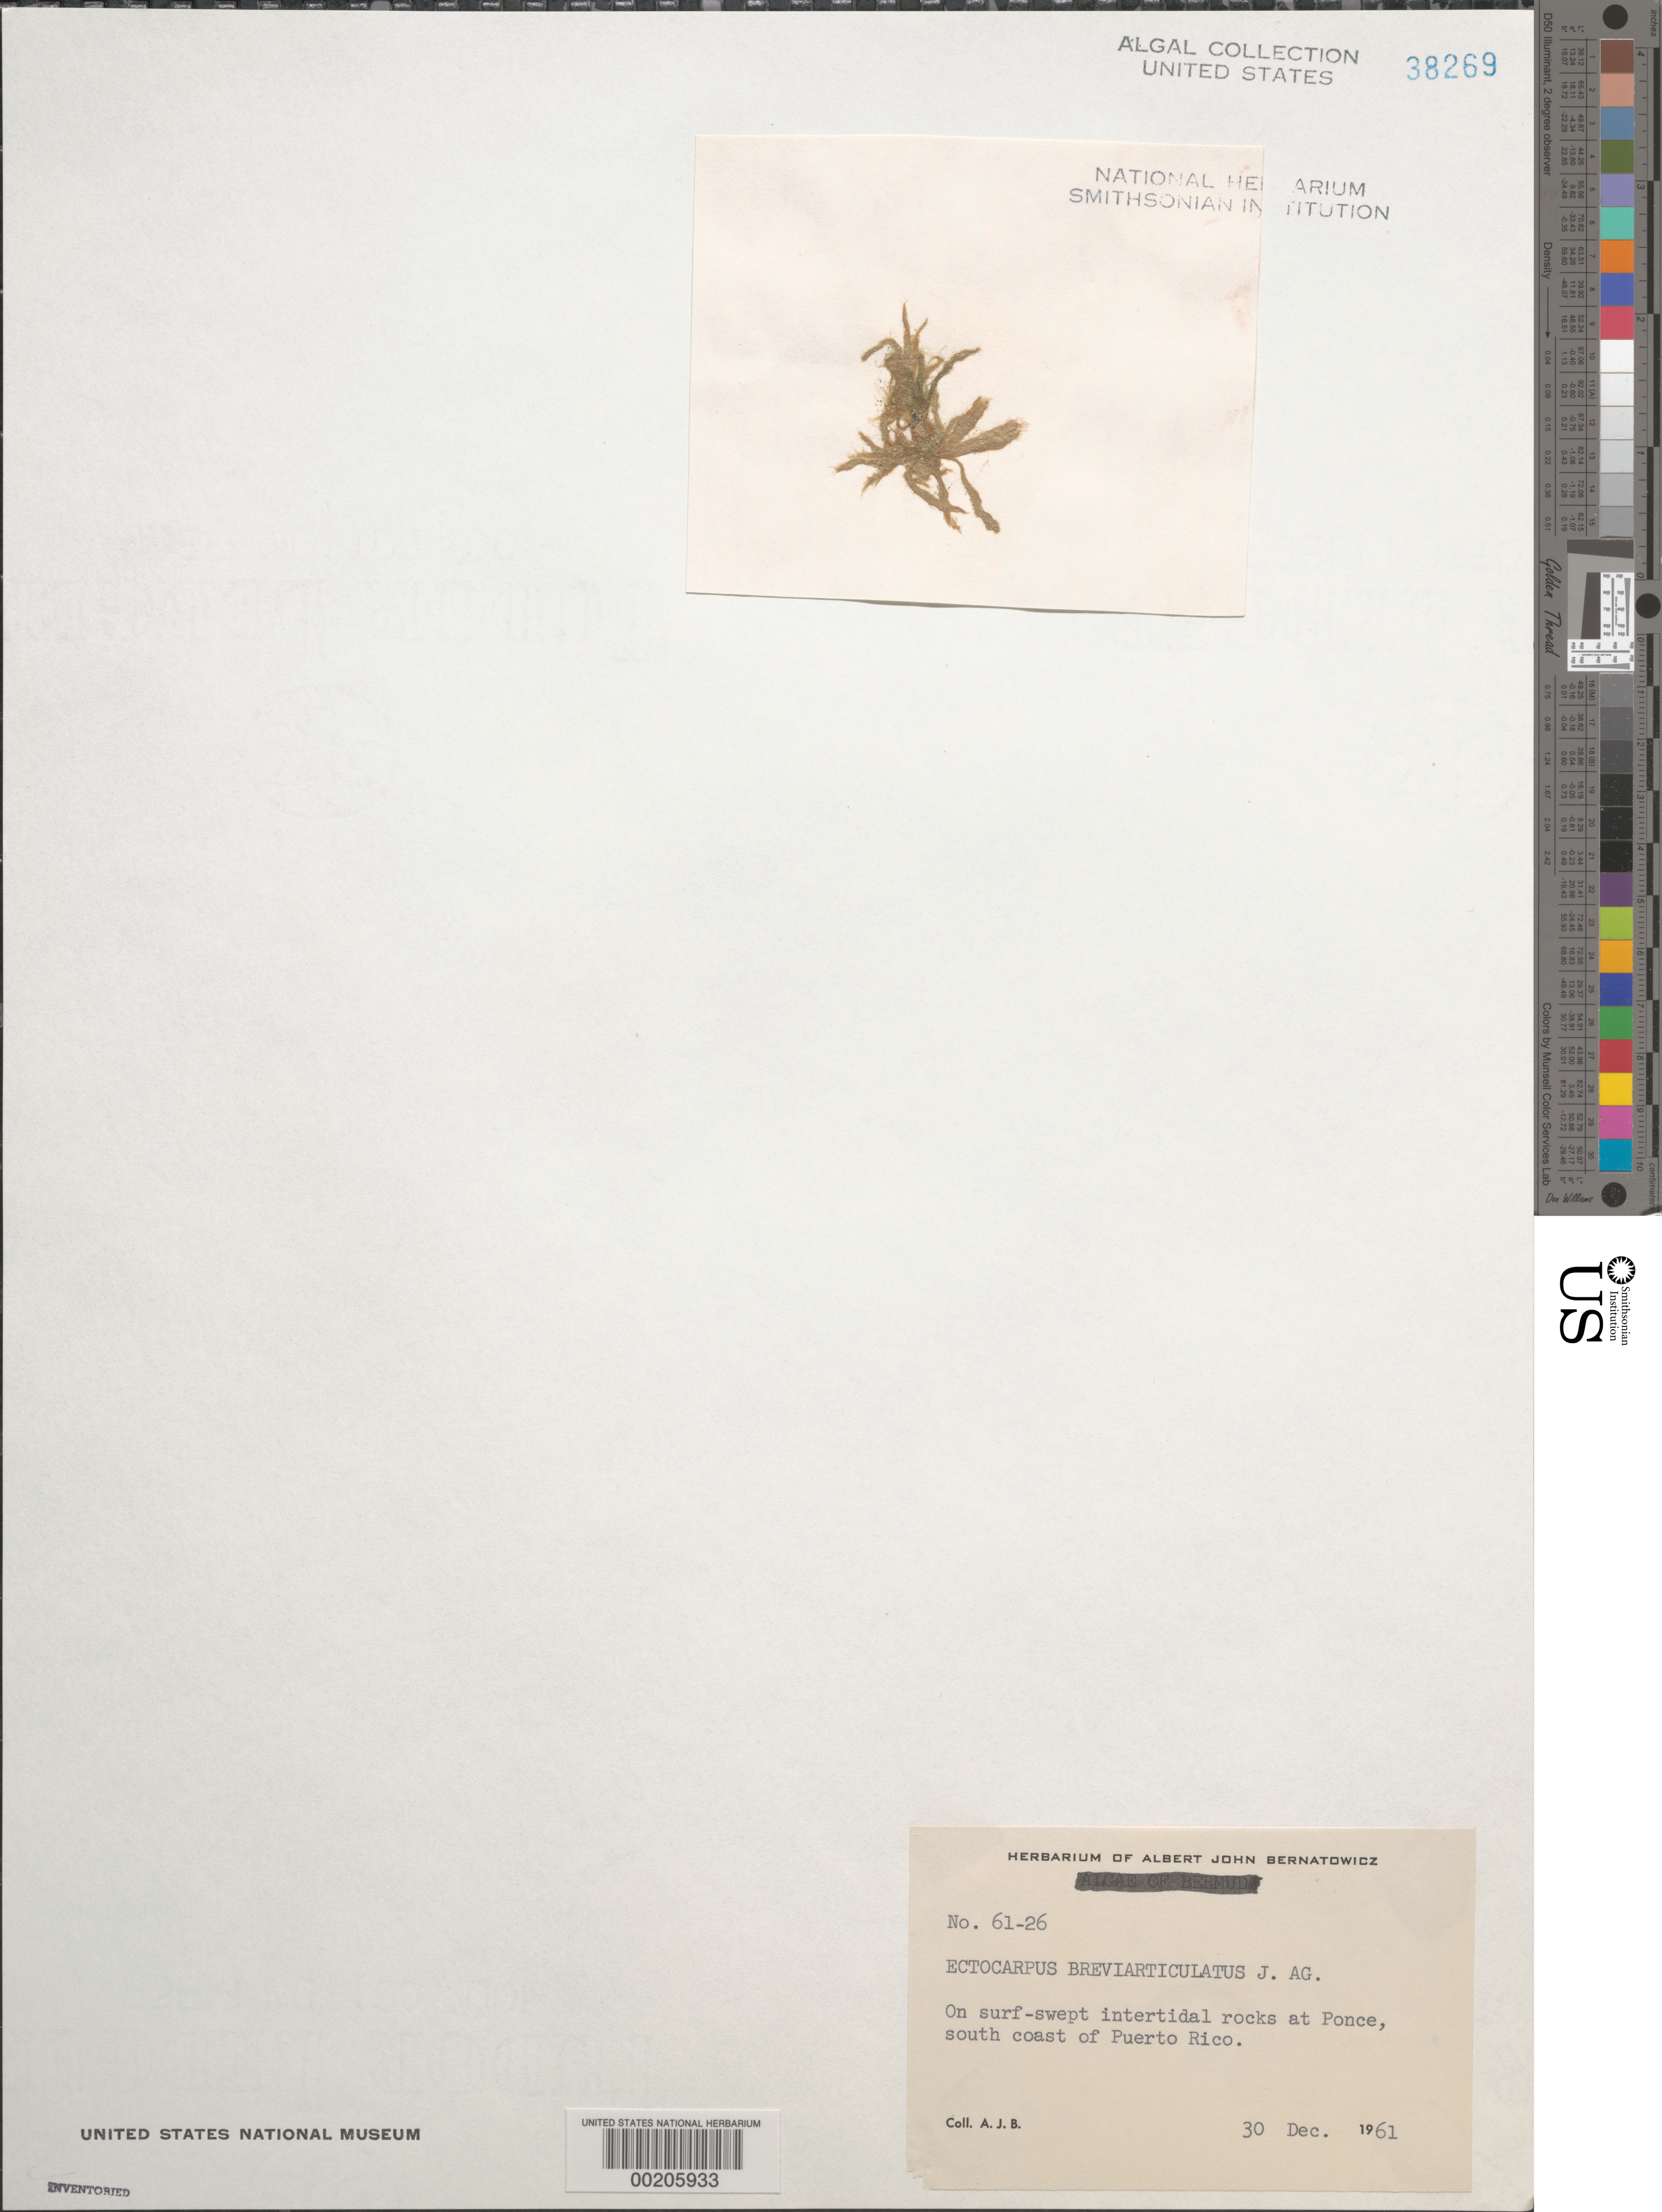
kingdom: Chromista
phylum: Ochrophyta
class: Phaeophyceae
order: Scytothamnales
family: Asteronemataceae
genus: Asteronema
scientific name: Asteronema breviarticulatum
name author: (J. Agardh) Ouriques & Bouzon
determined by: Algae name updating Project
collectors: A. Bernatowicz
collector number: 61-26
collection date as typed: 30 Dec 1961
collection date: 1961-12-30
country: Puerto Rico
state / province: Ponce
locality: Ponce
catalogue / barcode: US 38269